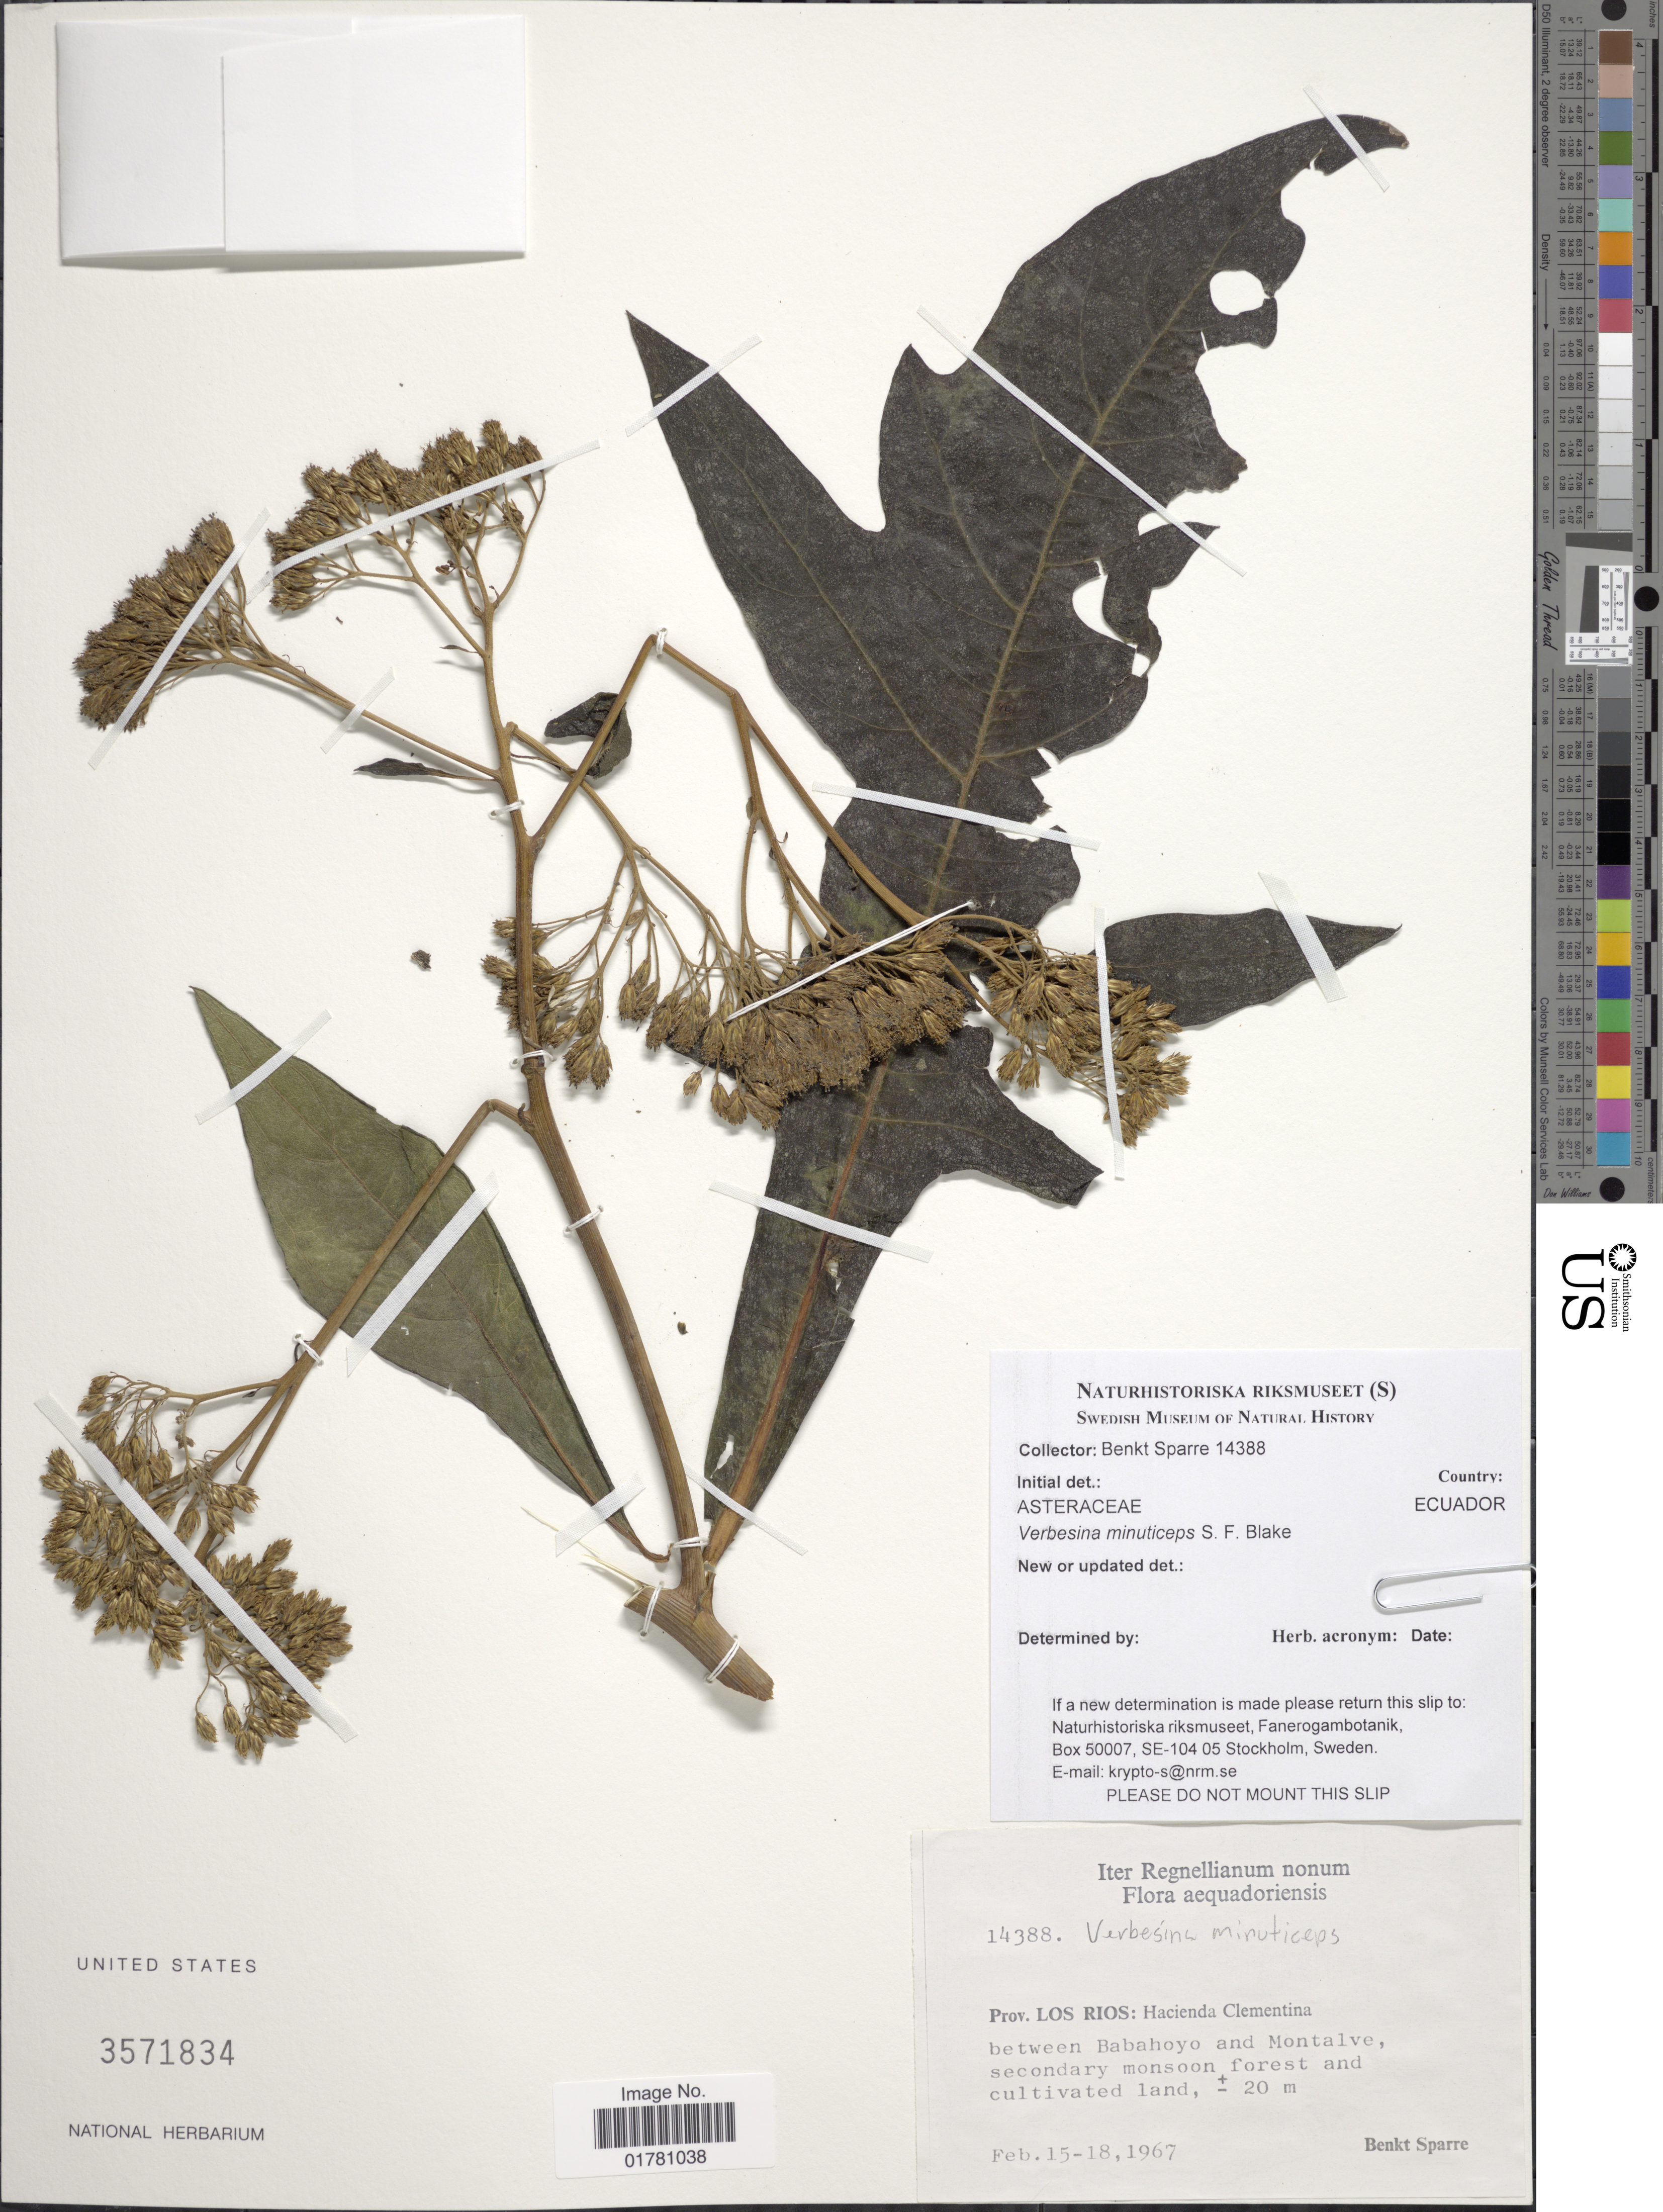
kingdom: Plantae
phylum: Tracheophyta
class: Magnoliopsida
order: Asterales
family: Asteraceae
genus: Verbesina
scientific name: Verbesina minuticeps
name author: S.F. Blake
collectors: B. Sparre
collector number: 14388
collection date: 1967-02-15/1967-02-18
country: Ecuador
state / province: Los Ríos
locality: Hacienda Clementina between Babahoyo and Montalve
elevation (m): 20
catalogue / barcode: US 3571834